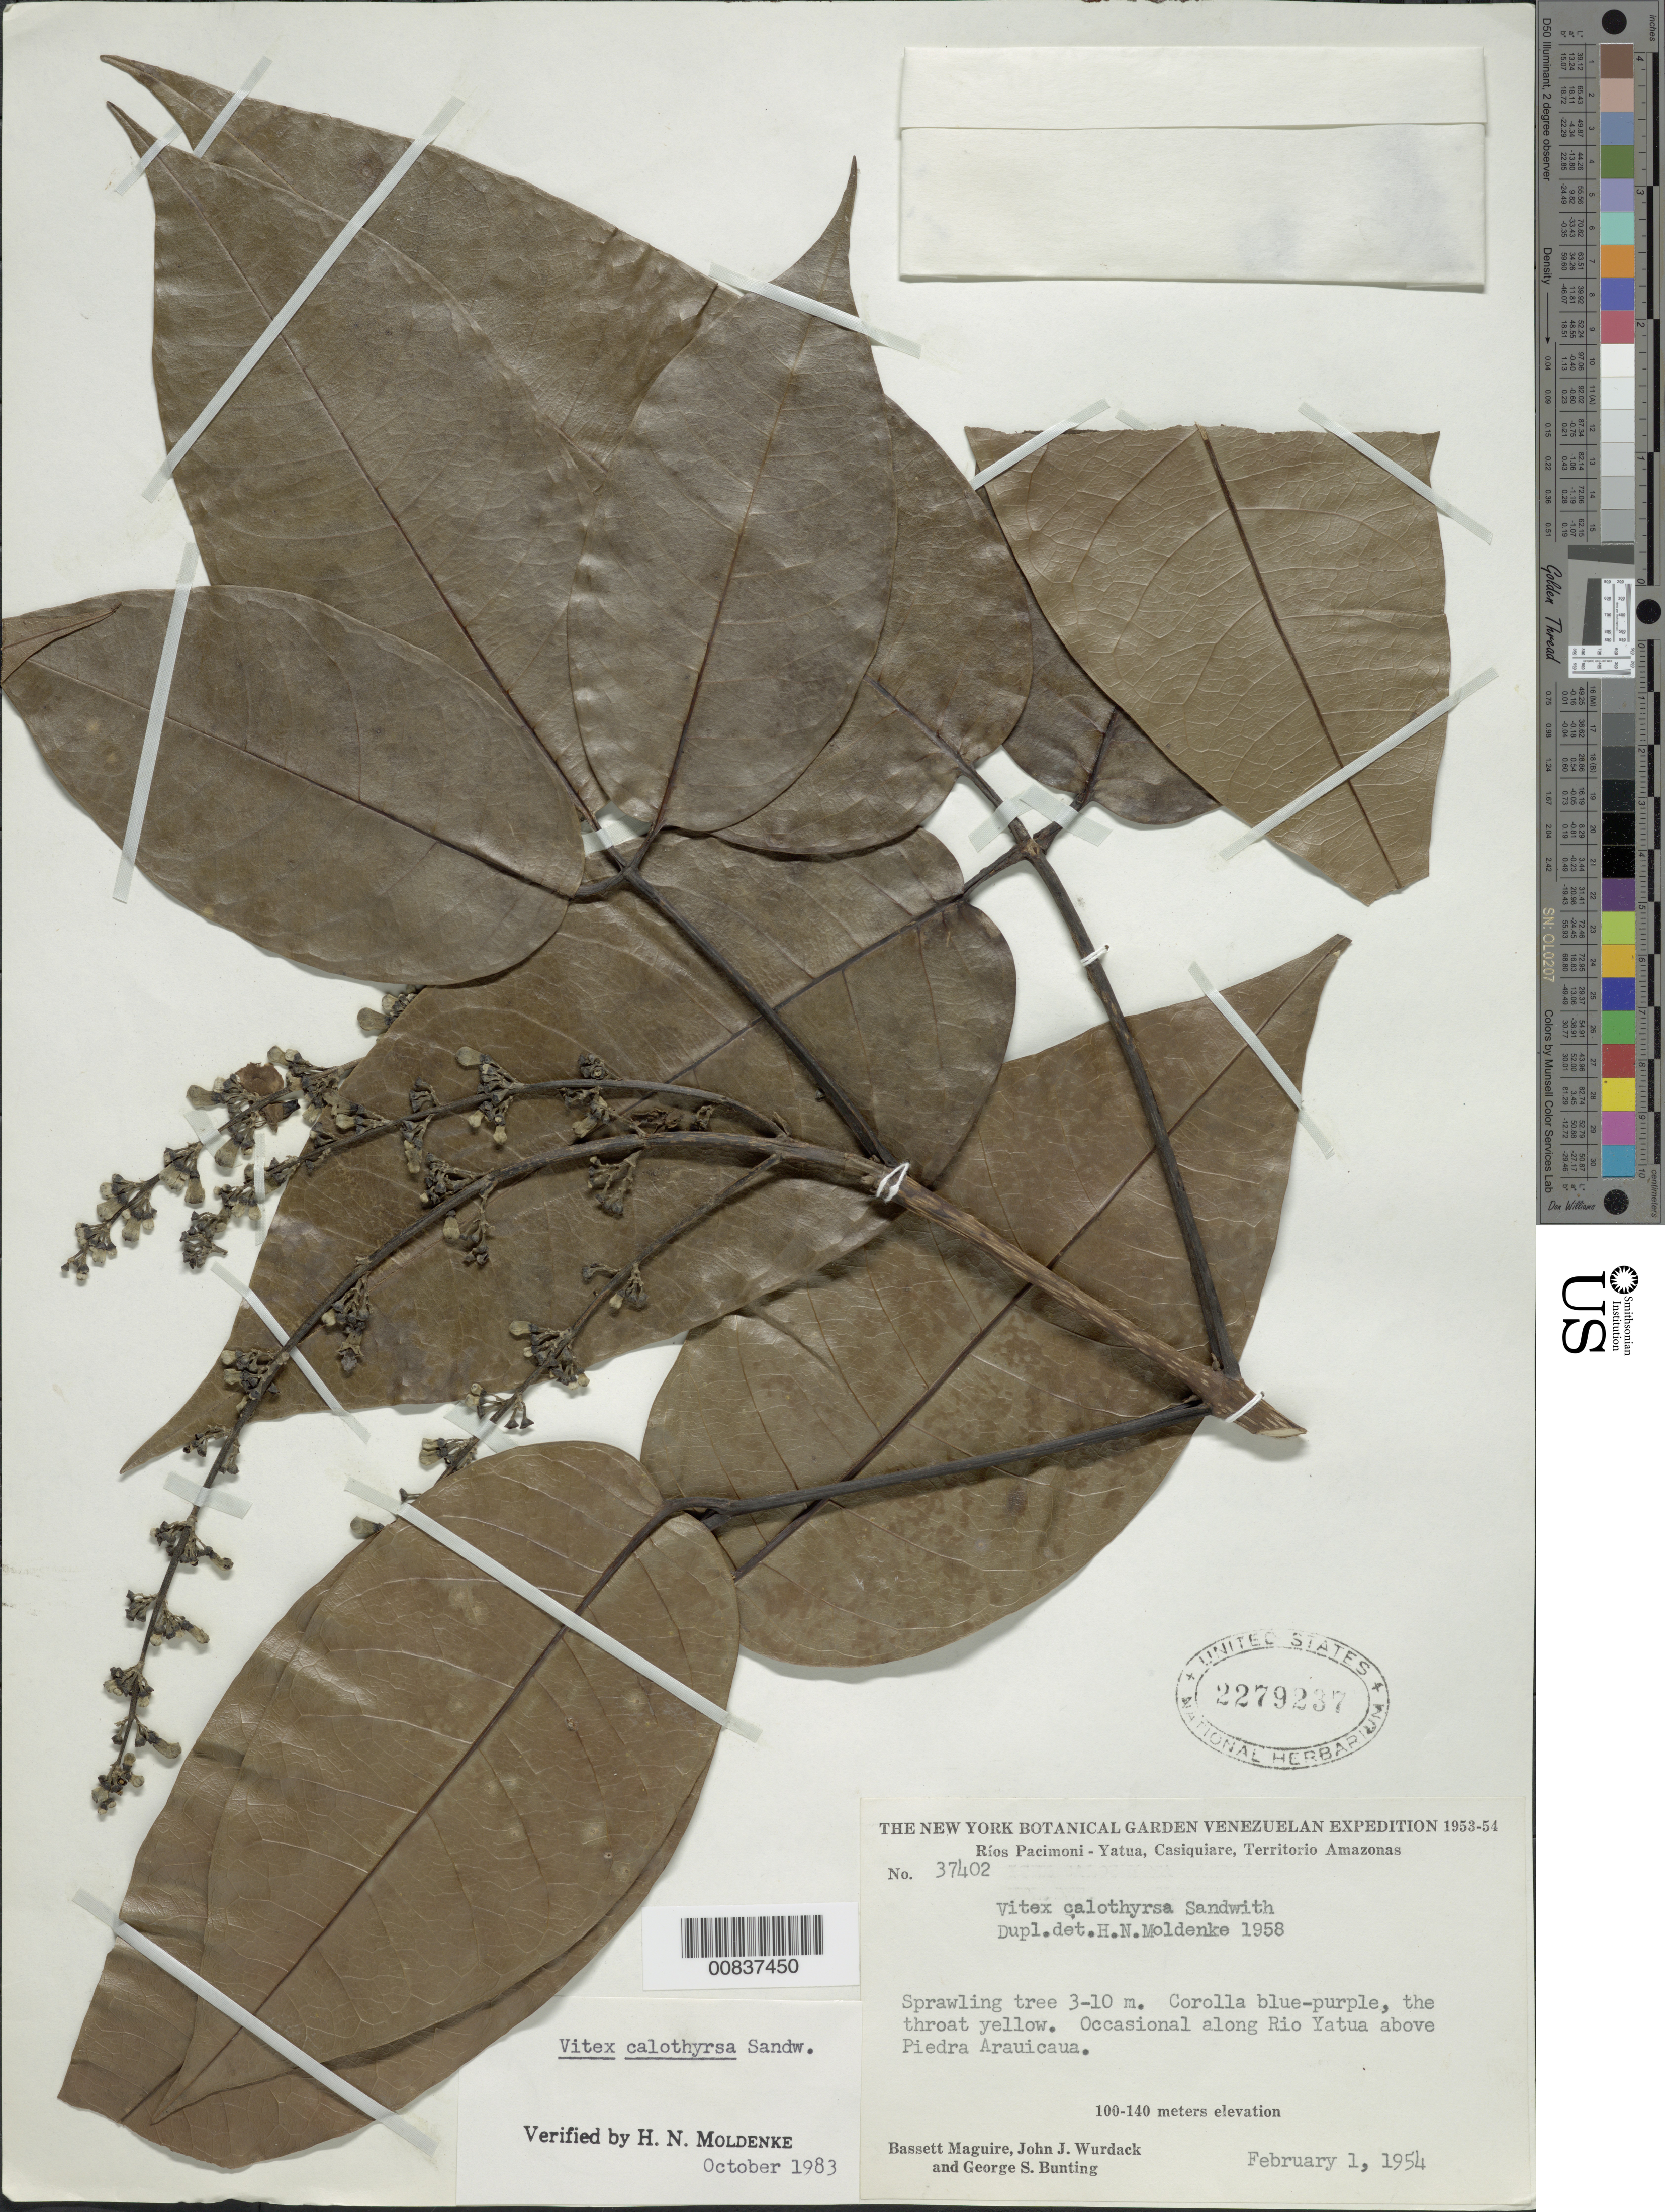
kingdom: Plantae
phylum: Tracheophyta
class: Magnoliopsida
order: Lamiales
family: Lamiaceae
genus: Vitex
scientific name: Vitex calothyrsa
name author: Sandwith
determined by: Moldenke, H. N.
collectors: B. Maguire, J. J. Wurdack & G. S. Bunting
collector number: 37402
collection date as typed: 1-Feb-54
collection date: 1954-02-01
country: Venezuela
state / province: Amazonas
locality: Río Yatua, above Piedra Arauicaua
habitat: Along river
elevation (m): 100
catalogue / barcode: US 2279237